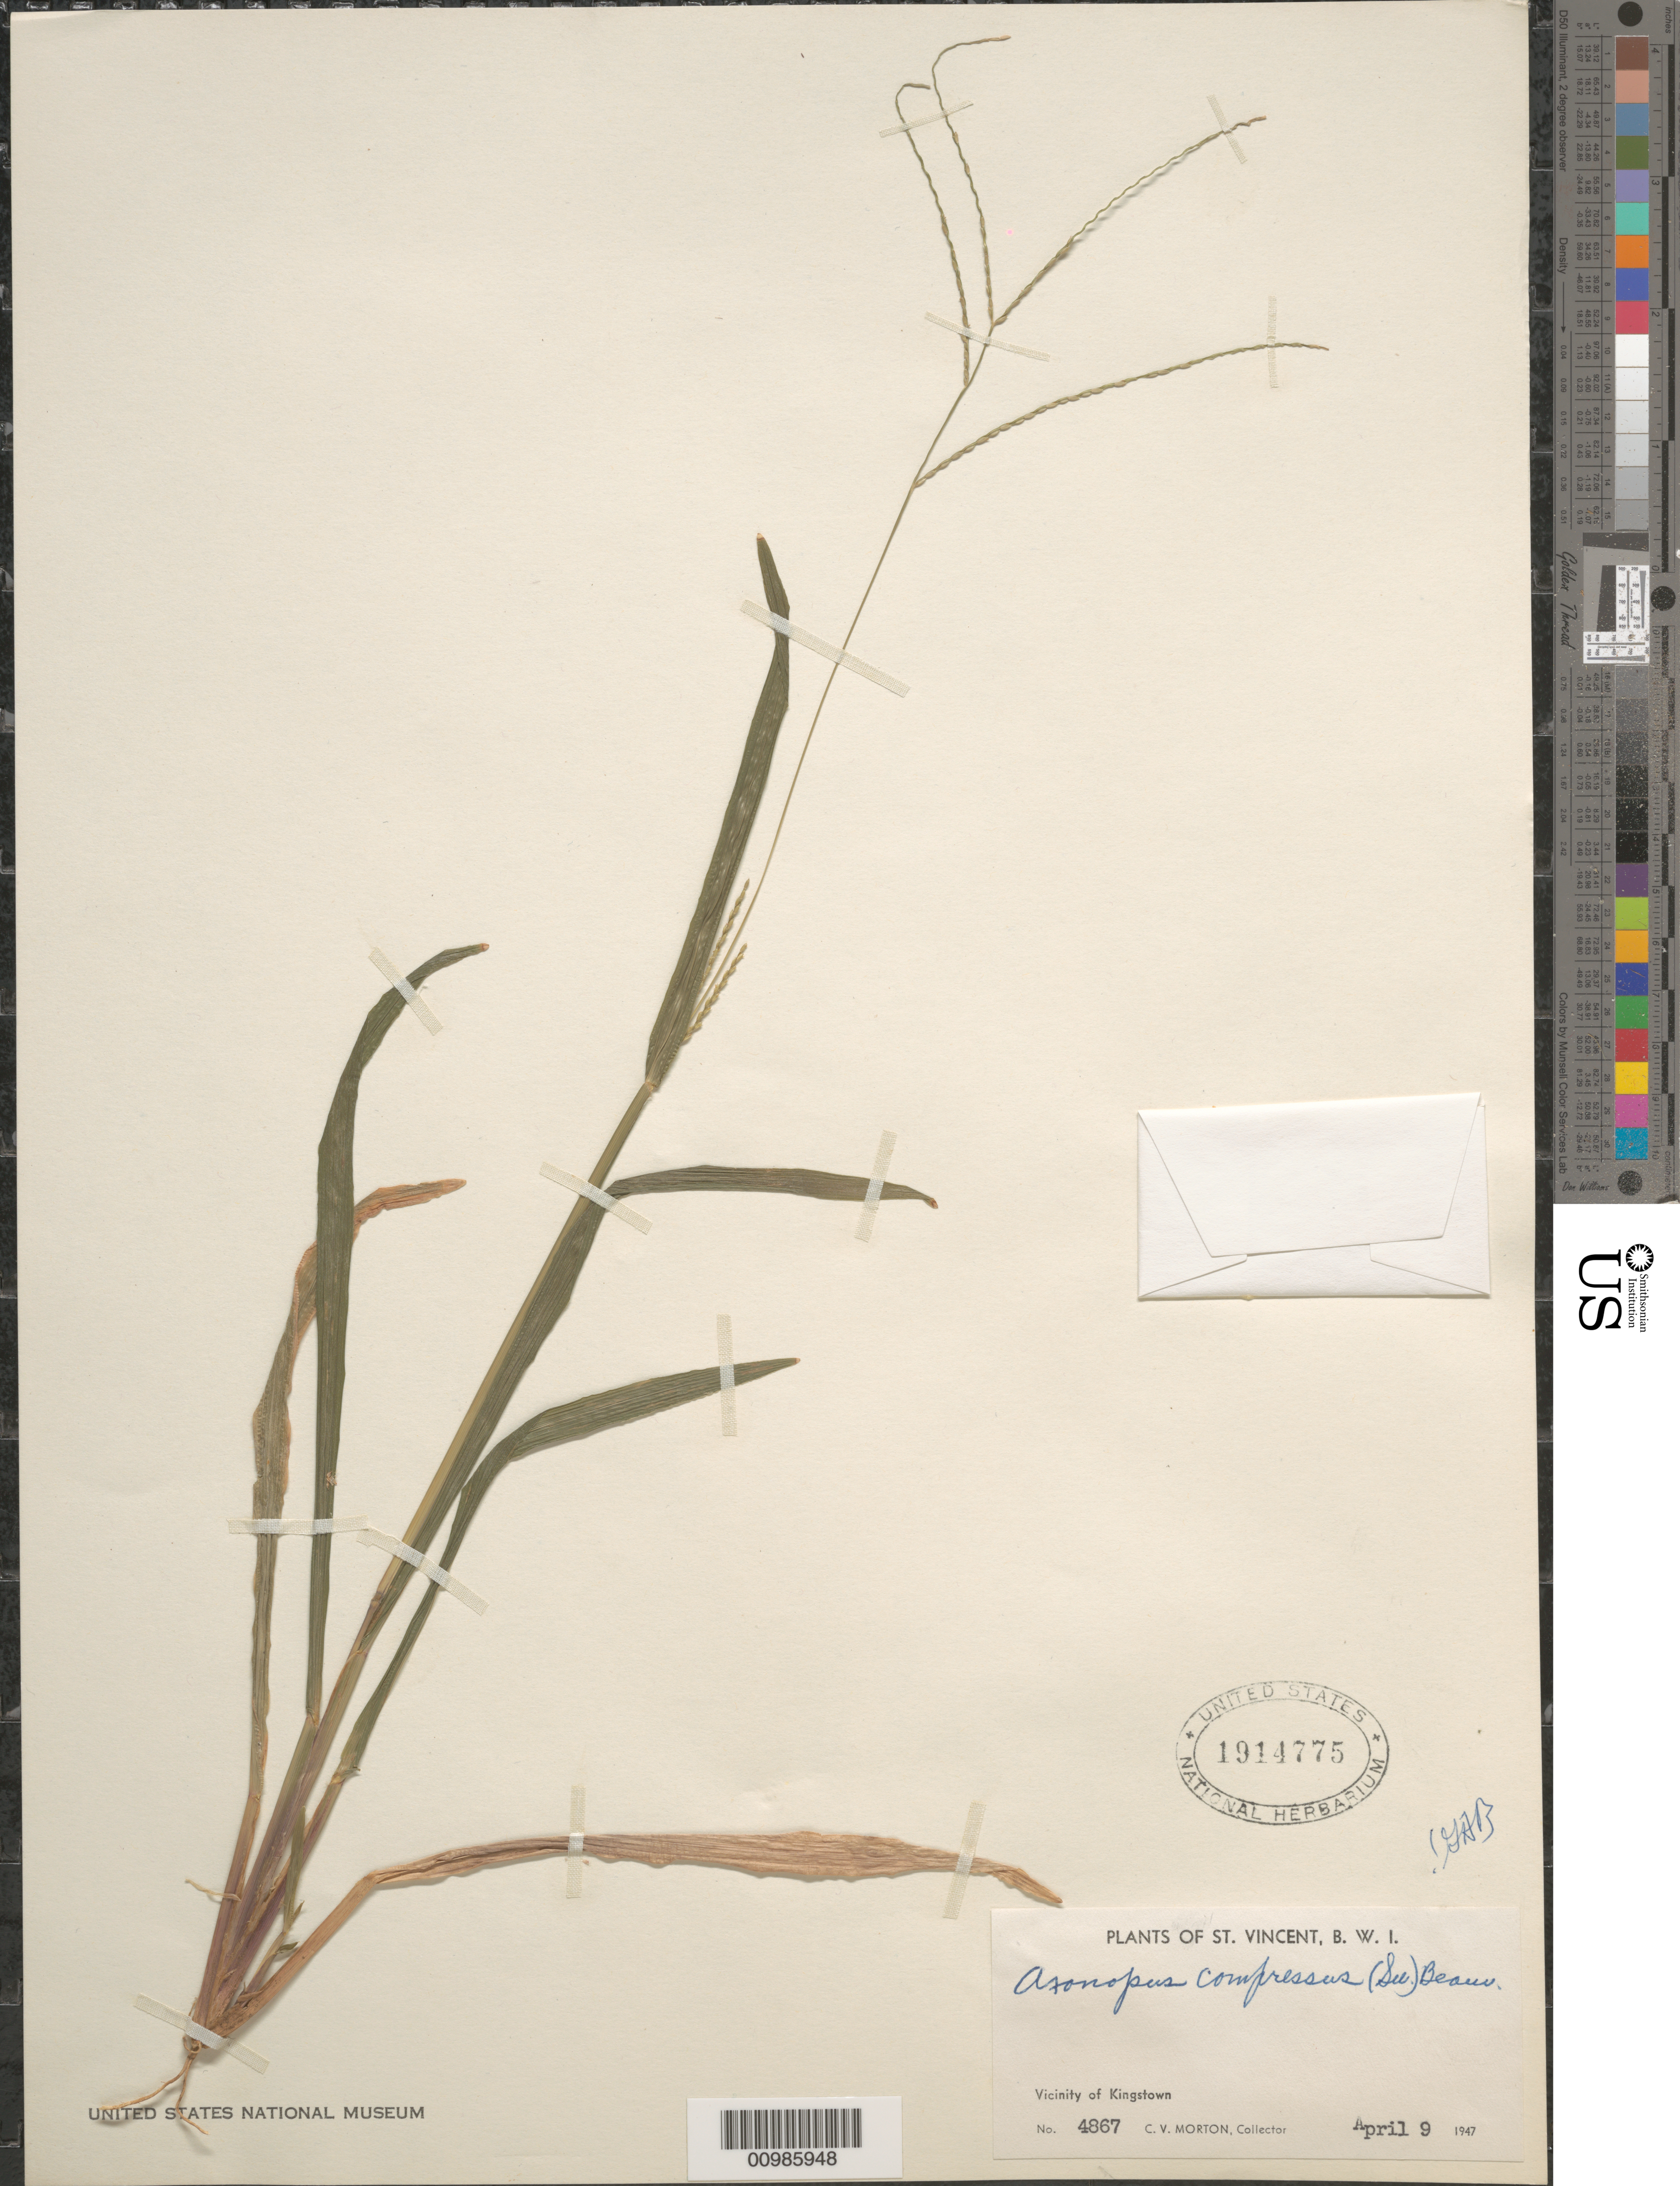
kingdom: Plantae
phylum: Tracheophyta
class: Liliopsida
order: Poales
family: Poaceae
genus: Axonopus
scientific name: Axonopus compressus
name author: (Sw.) P. Beauv.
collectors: C. V. Morton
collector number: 4867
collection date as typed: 09 Apr 1947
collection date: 1947-04-09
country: St. Vincent - Grenadines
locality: Vicinity of Kingstown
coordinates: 0 N, 0 E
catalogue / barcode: US 1914775